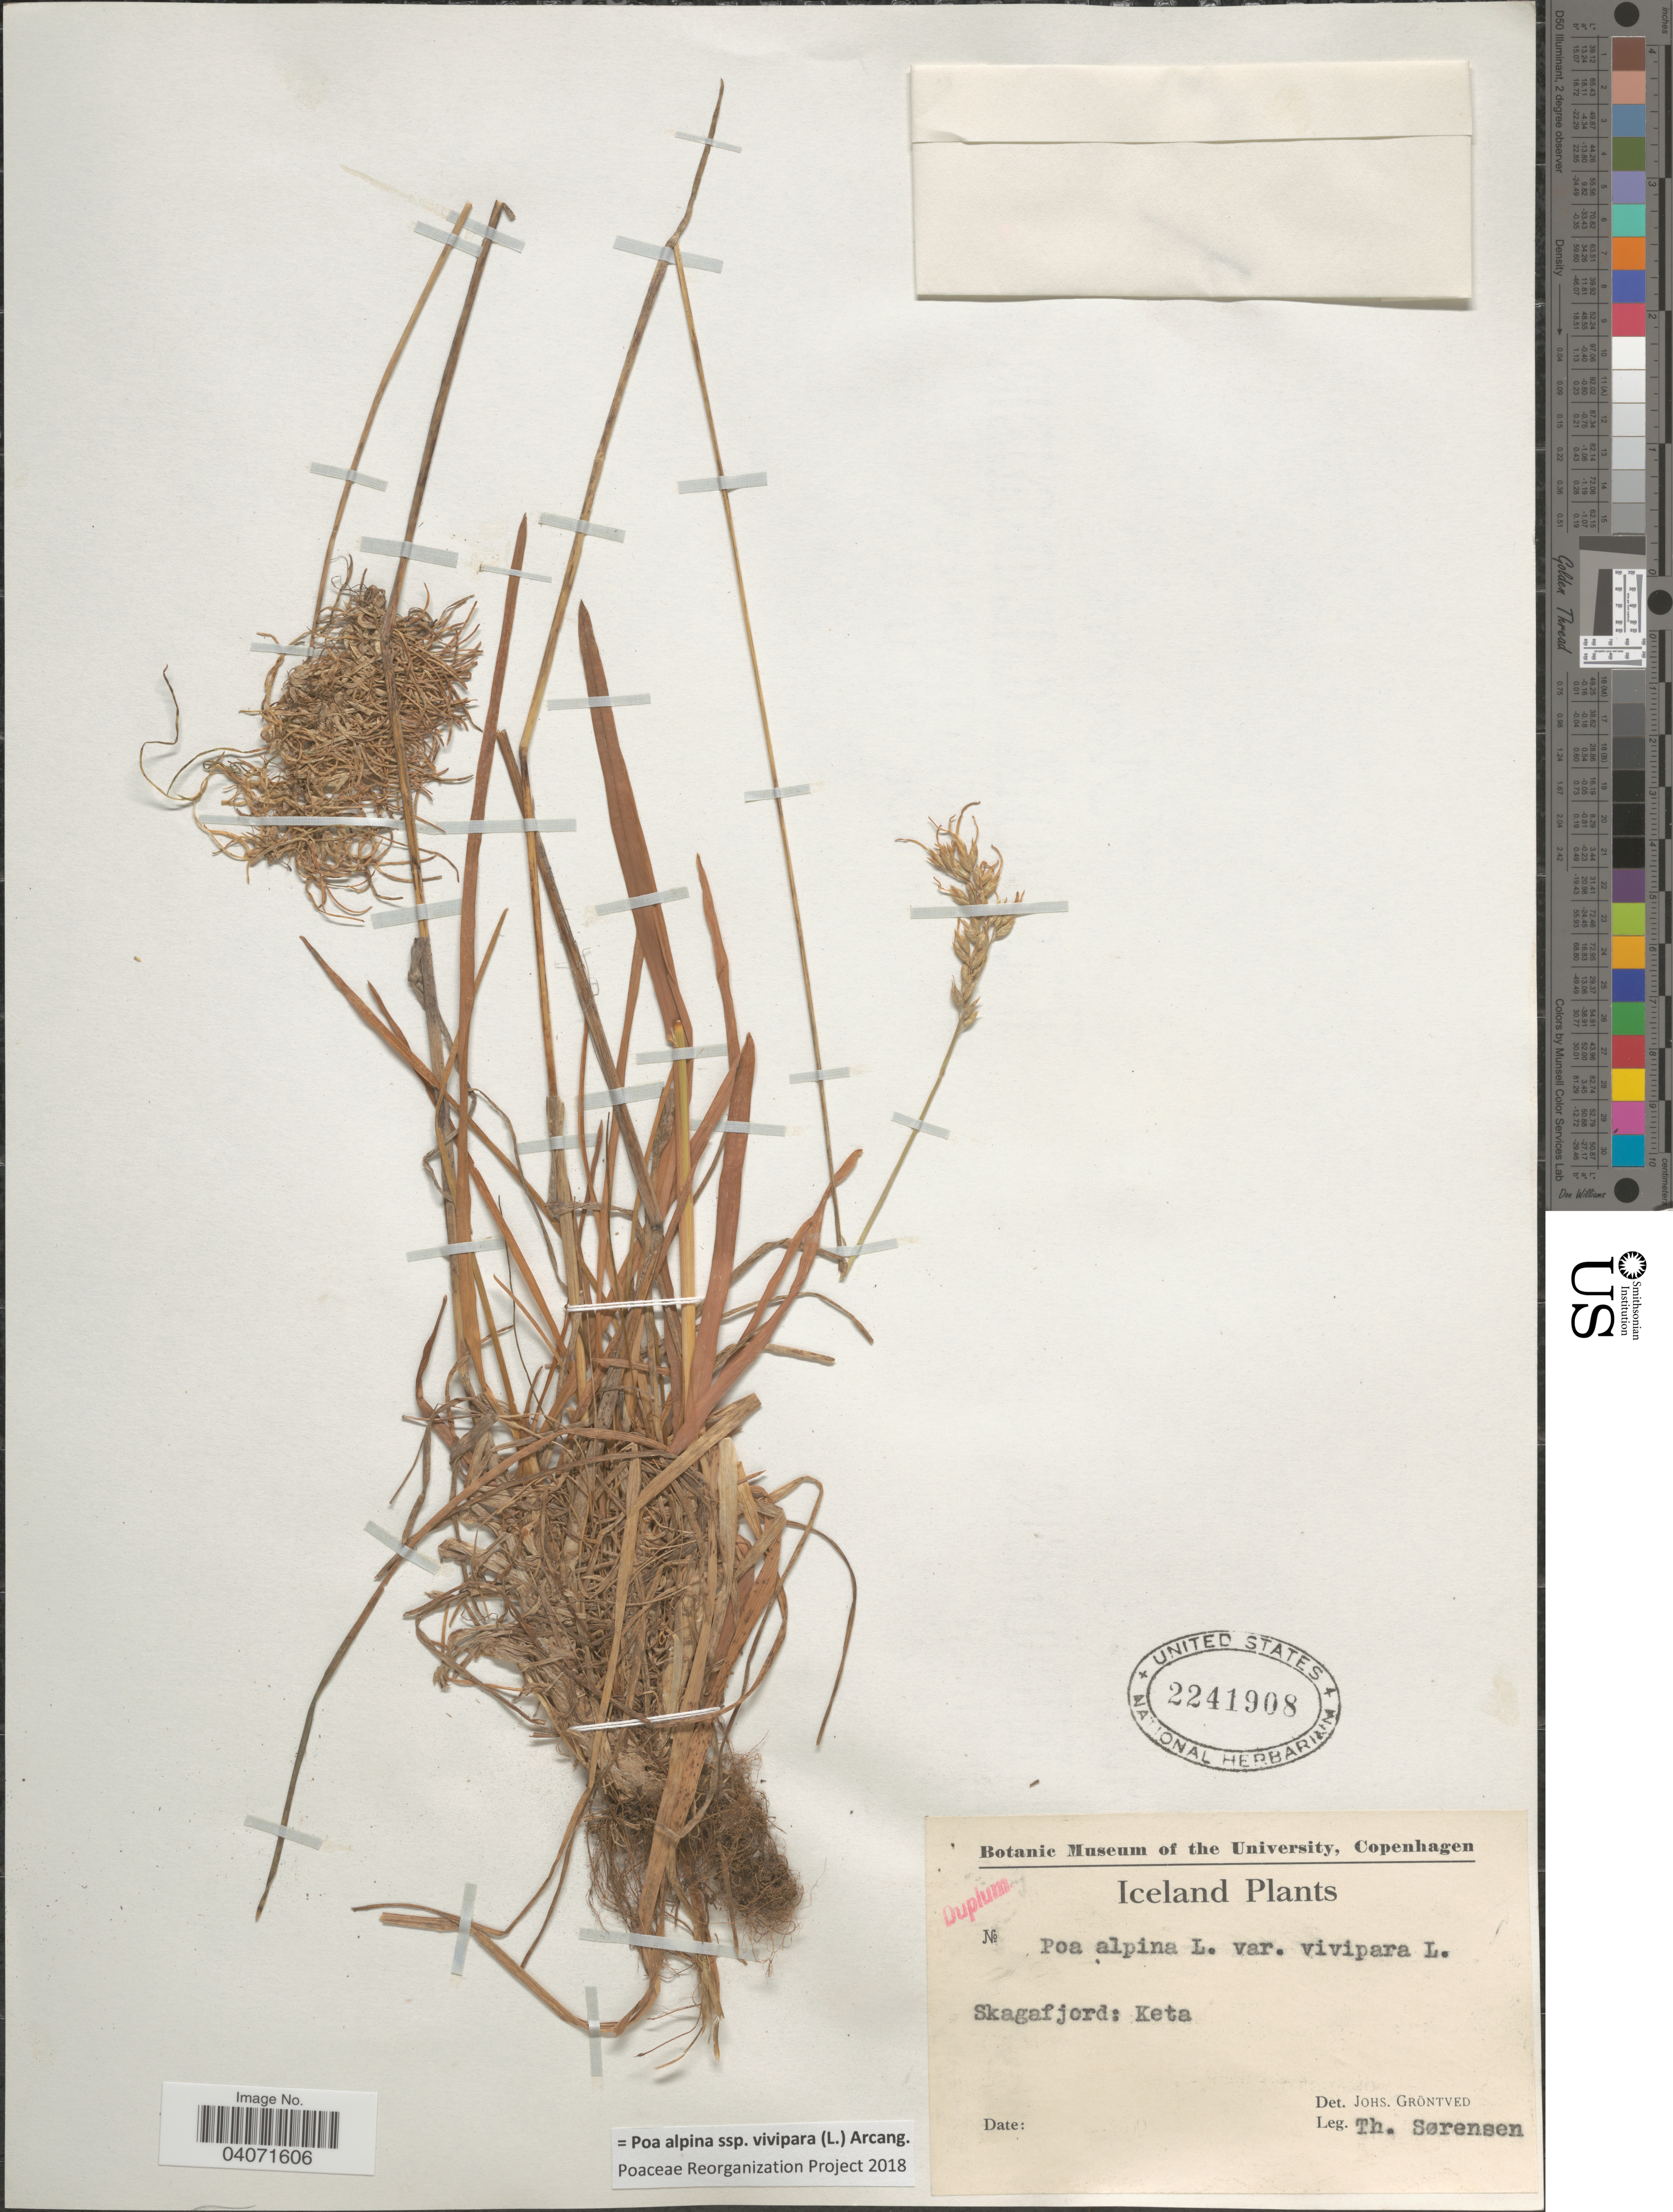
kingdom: Plantae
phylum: Tracheophyta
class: Liliopsida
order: Poales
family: Poaceae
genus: Poa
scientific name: Poa alpina subsp. vivipara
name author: (L.) Arcang.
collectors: T. Sorensen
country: Iceland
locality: Skagafjord: Keta.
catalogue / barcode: US 2241908